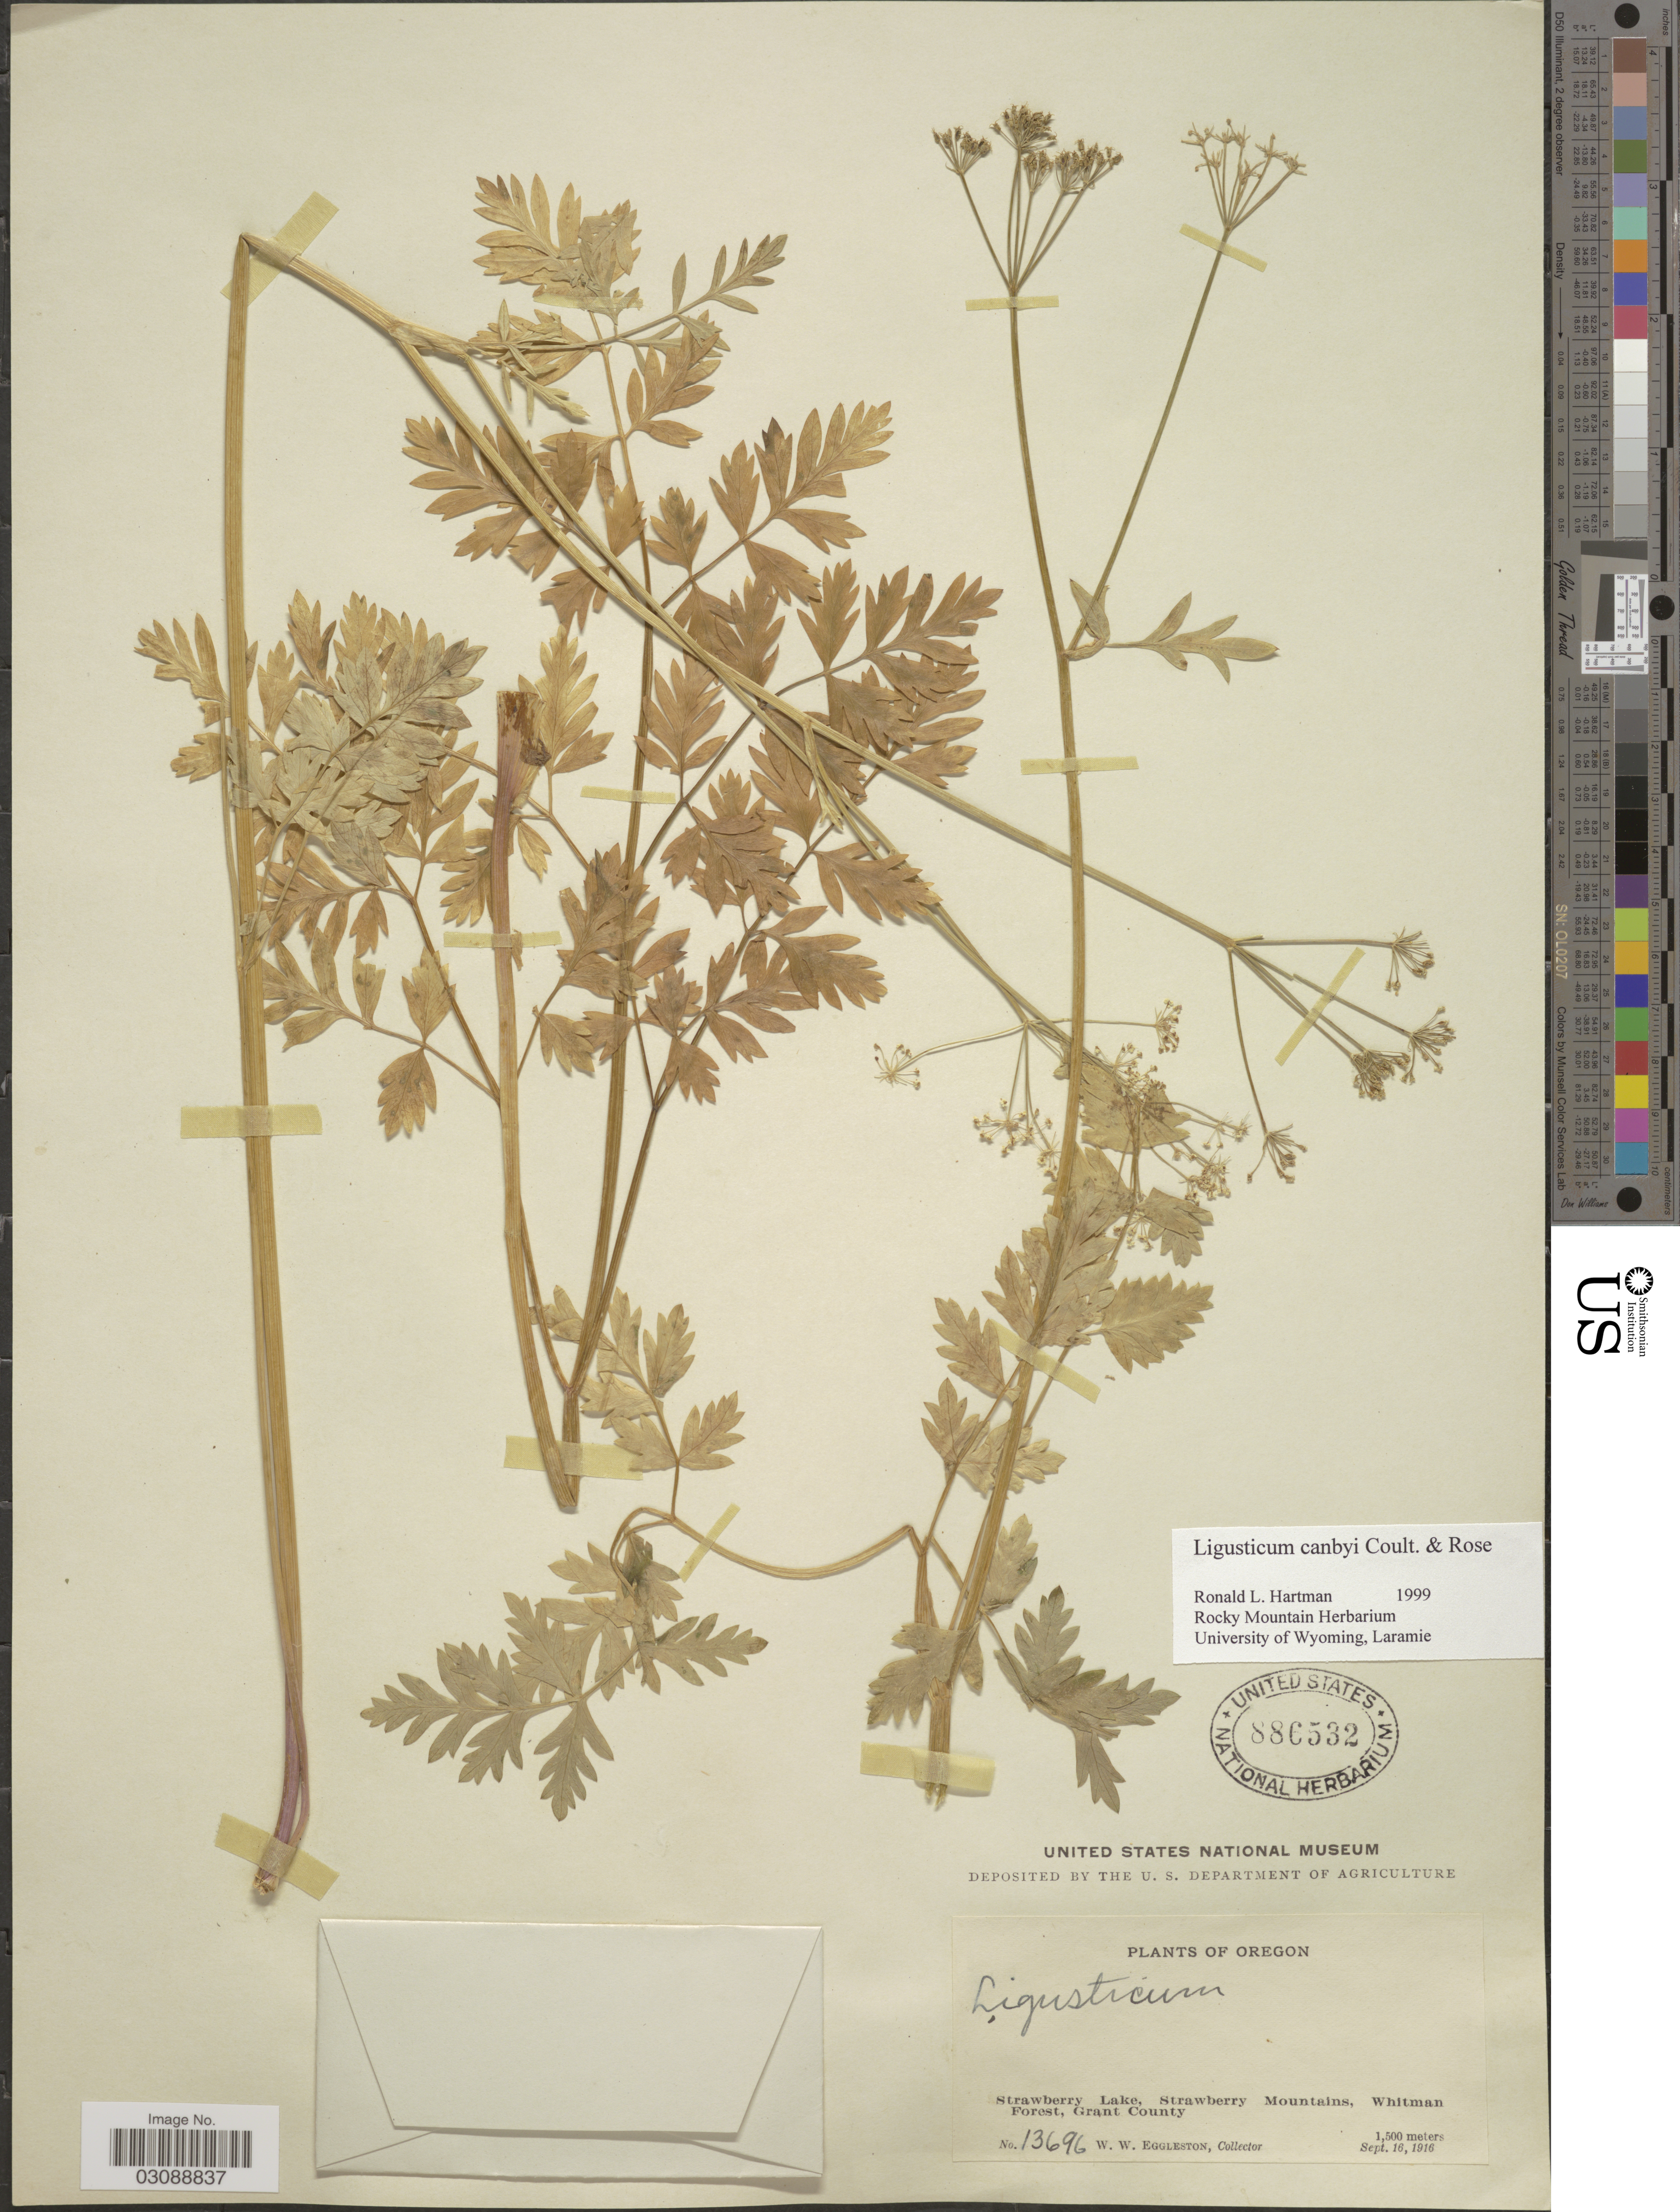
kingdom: Plantae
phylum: Tracheophyta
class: Magnoliopsida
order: Apiales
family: Apiaceae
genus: Ligusticum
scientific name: Ligusticum canbyi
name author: J.M. Coult. & Rose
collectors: W. W. Eggleston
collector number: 13696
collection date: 1916-09-16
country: United States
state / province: Oregon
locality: Strawberry Lake, Strawberry Mountains, Whitman Forest, Grant County.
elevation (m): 1500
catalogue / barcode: US 886532